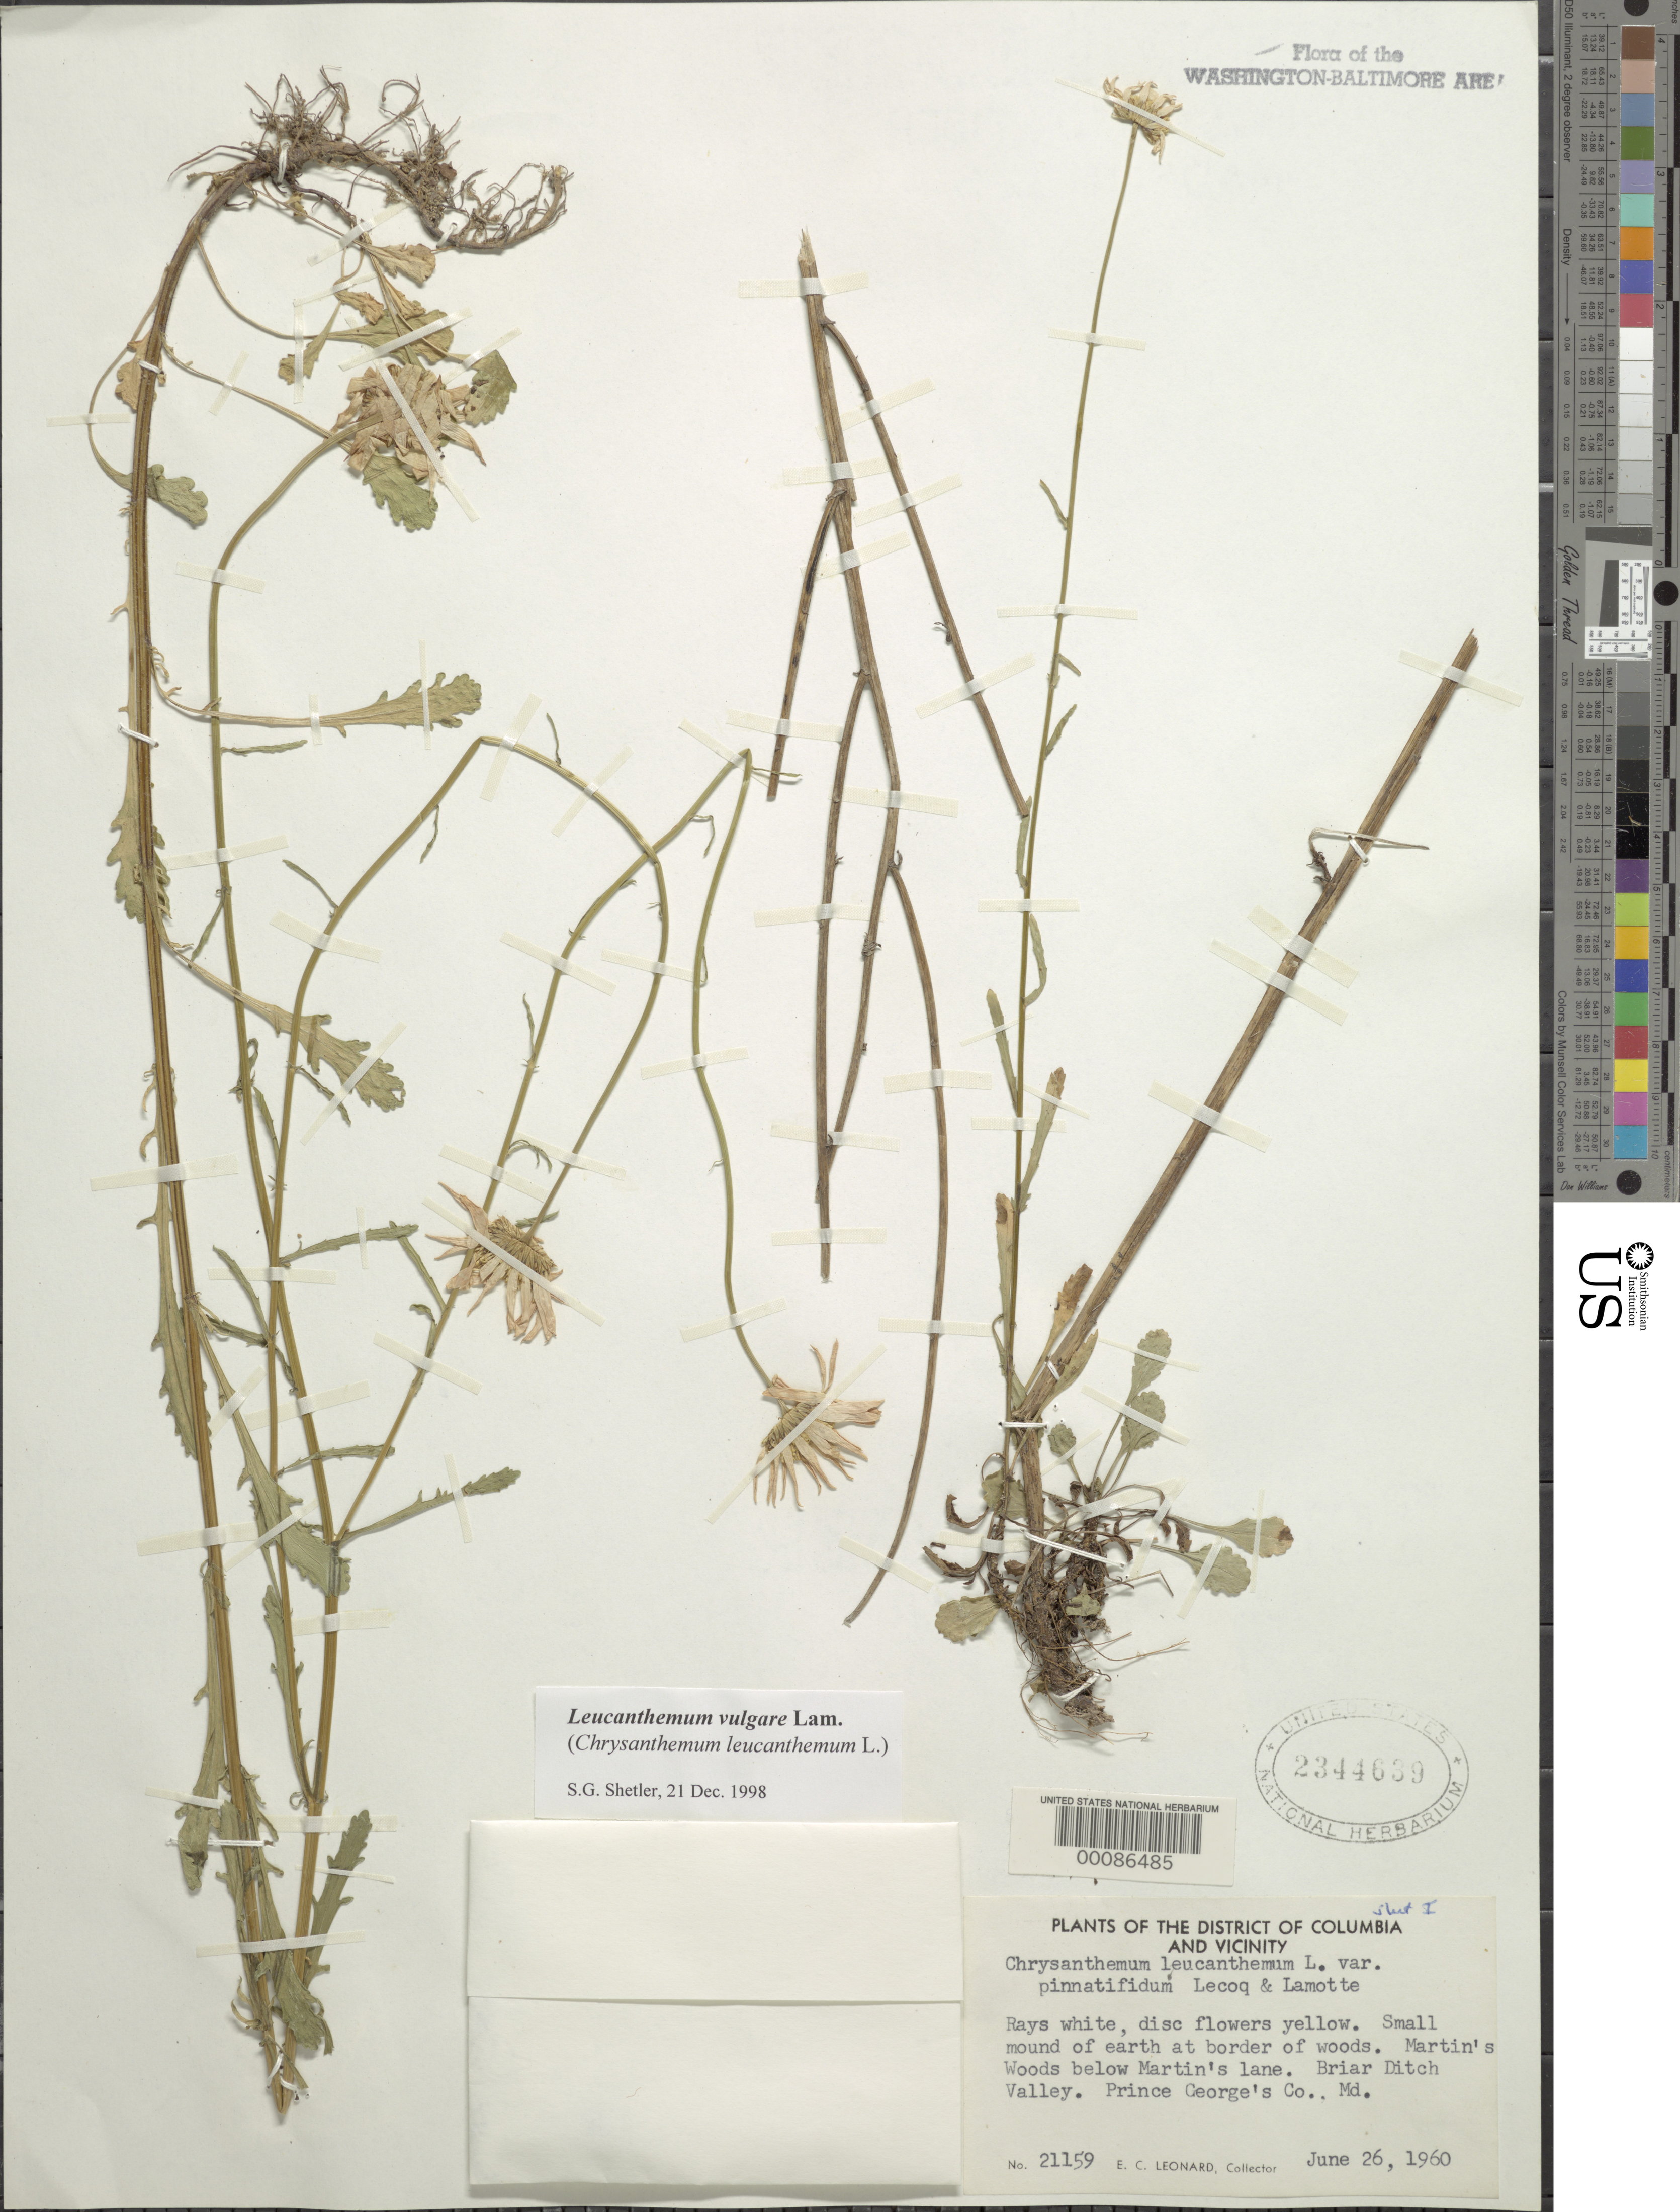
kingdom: Plantae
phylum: Tracheophyta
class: Magnoliopsida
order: Asterales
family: Asteraceae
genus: Leucanthemum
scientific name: Leucanthemum vulgare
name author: Lam.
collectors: E. C. Leonard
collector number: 21159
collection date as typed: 26 Jun 1960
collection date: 1960-06-26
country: United States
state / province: Maryland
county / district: Prince George's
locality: Martins Wood Briar Ditch Valley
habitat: Border of woods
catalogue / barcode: US 2344639